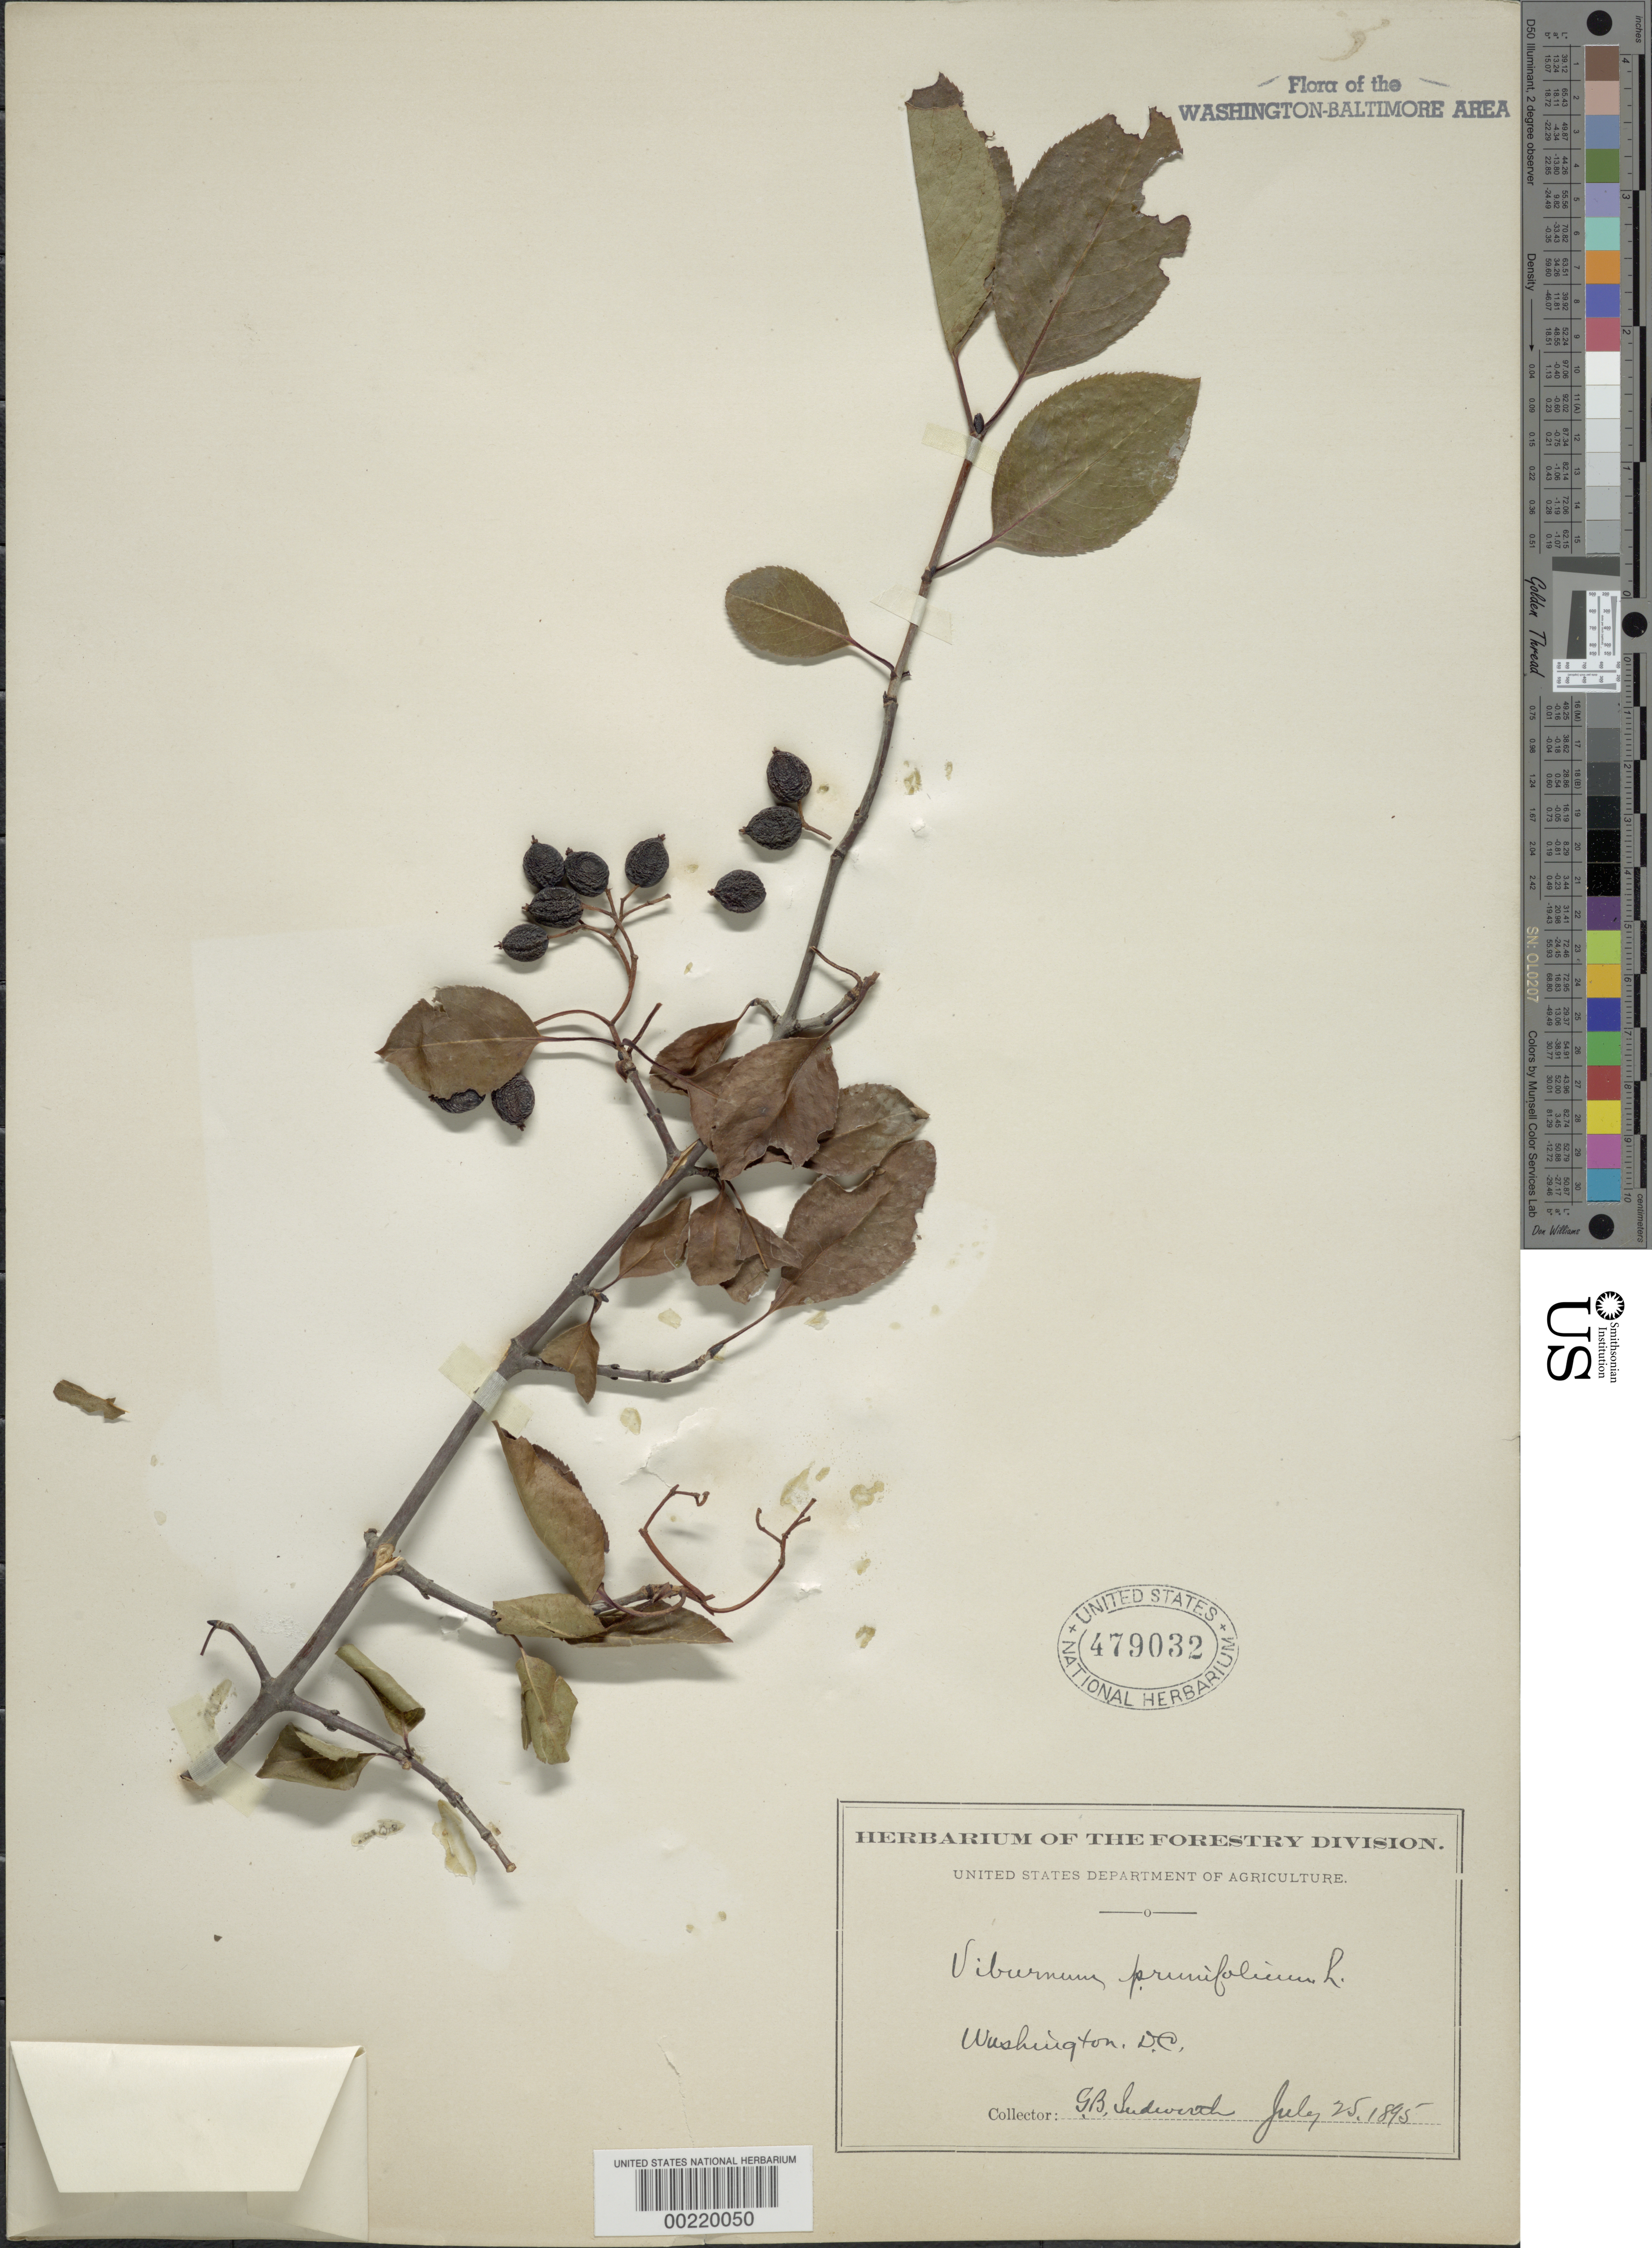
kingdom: Plantae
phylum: Tracheophyta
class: Magnoliopsida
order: Dipsacales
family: Viburnaceae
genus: Viburnum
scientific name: Viburnum prunifolium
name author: L.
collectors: G. B. Sudworth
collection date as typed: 25 Jul 1895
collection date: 1895-07-25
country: United States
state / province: District of Columbia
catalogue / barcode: US 479032